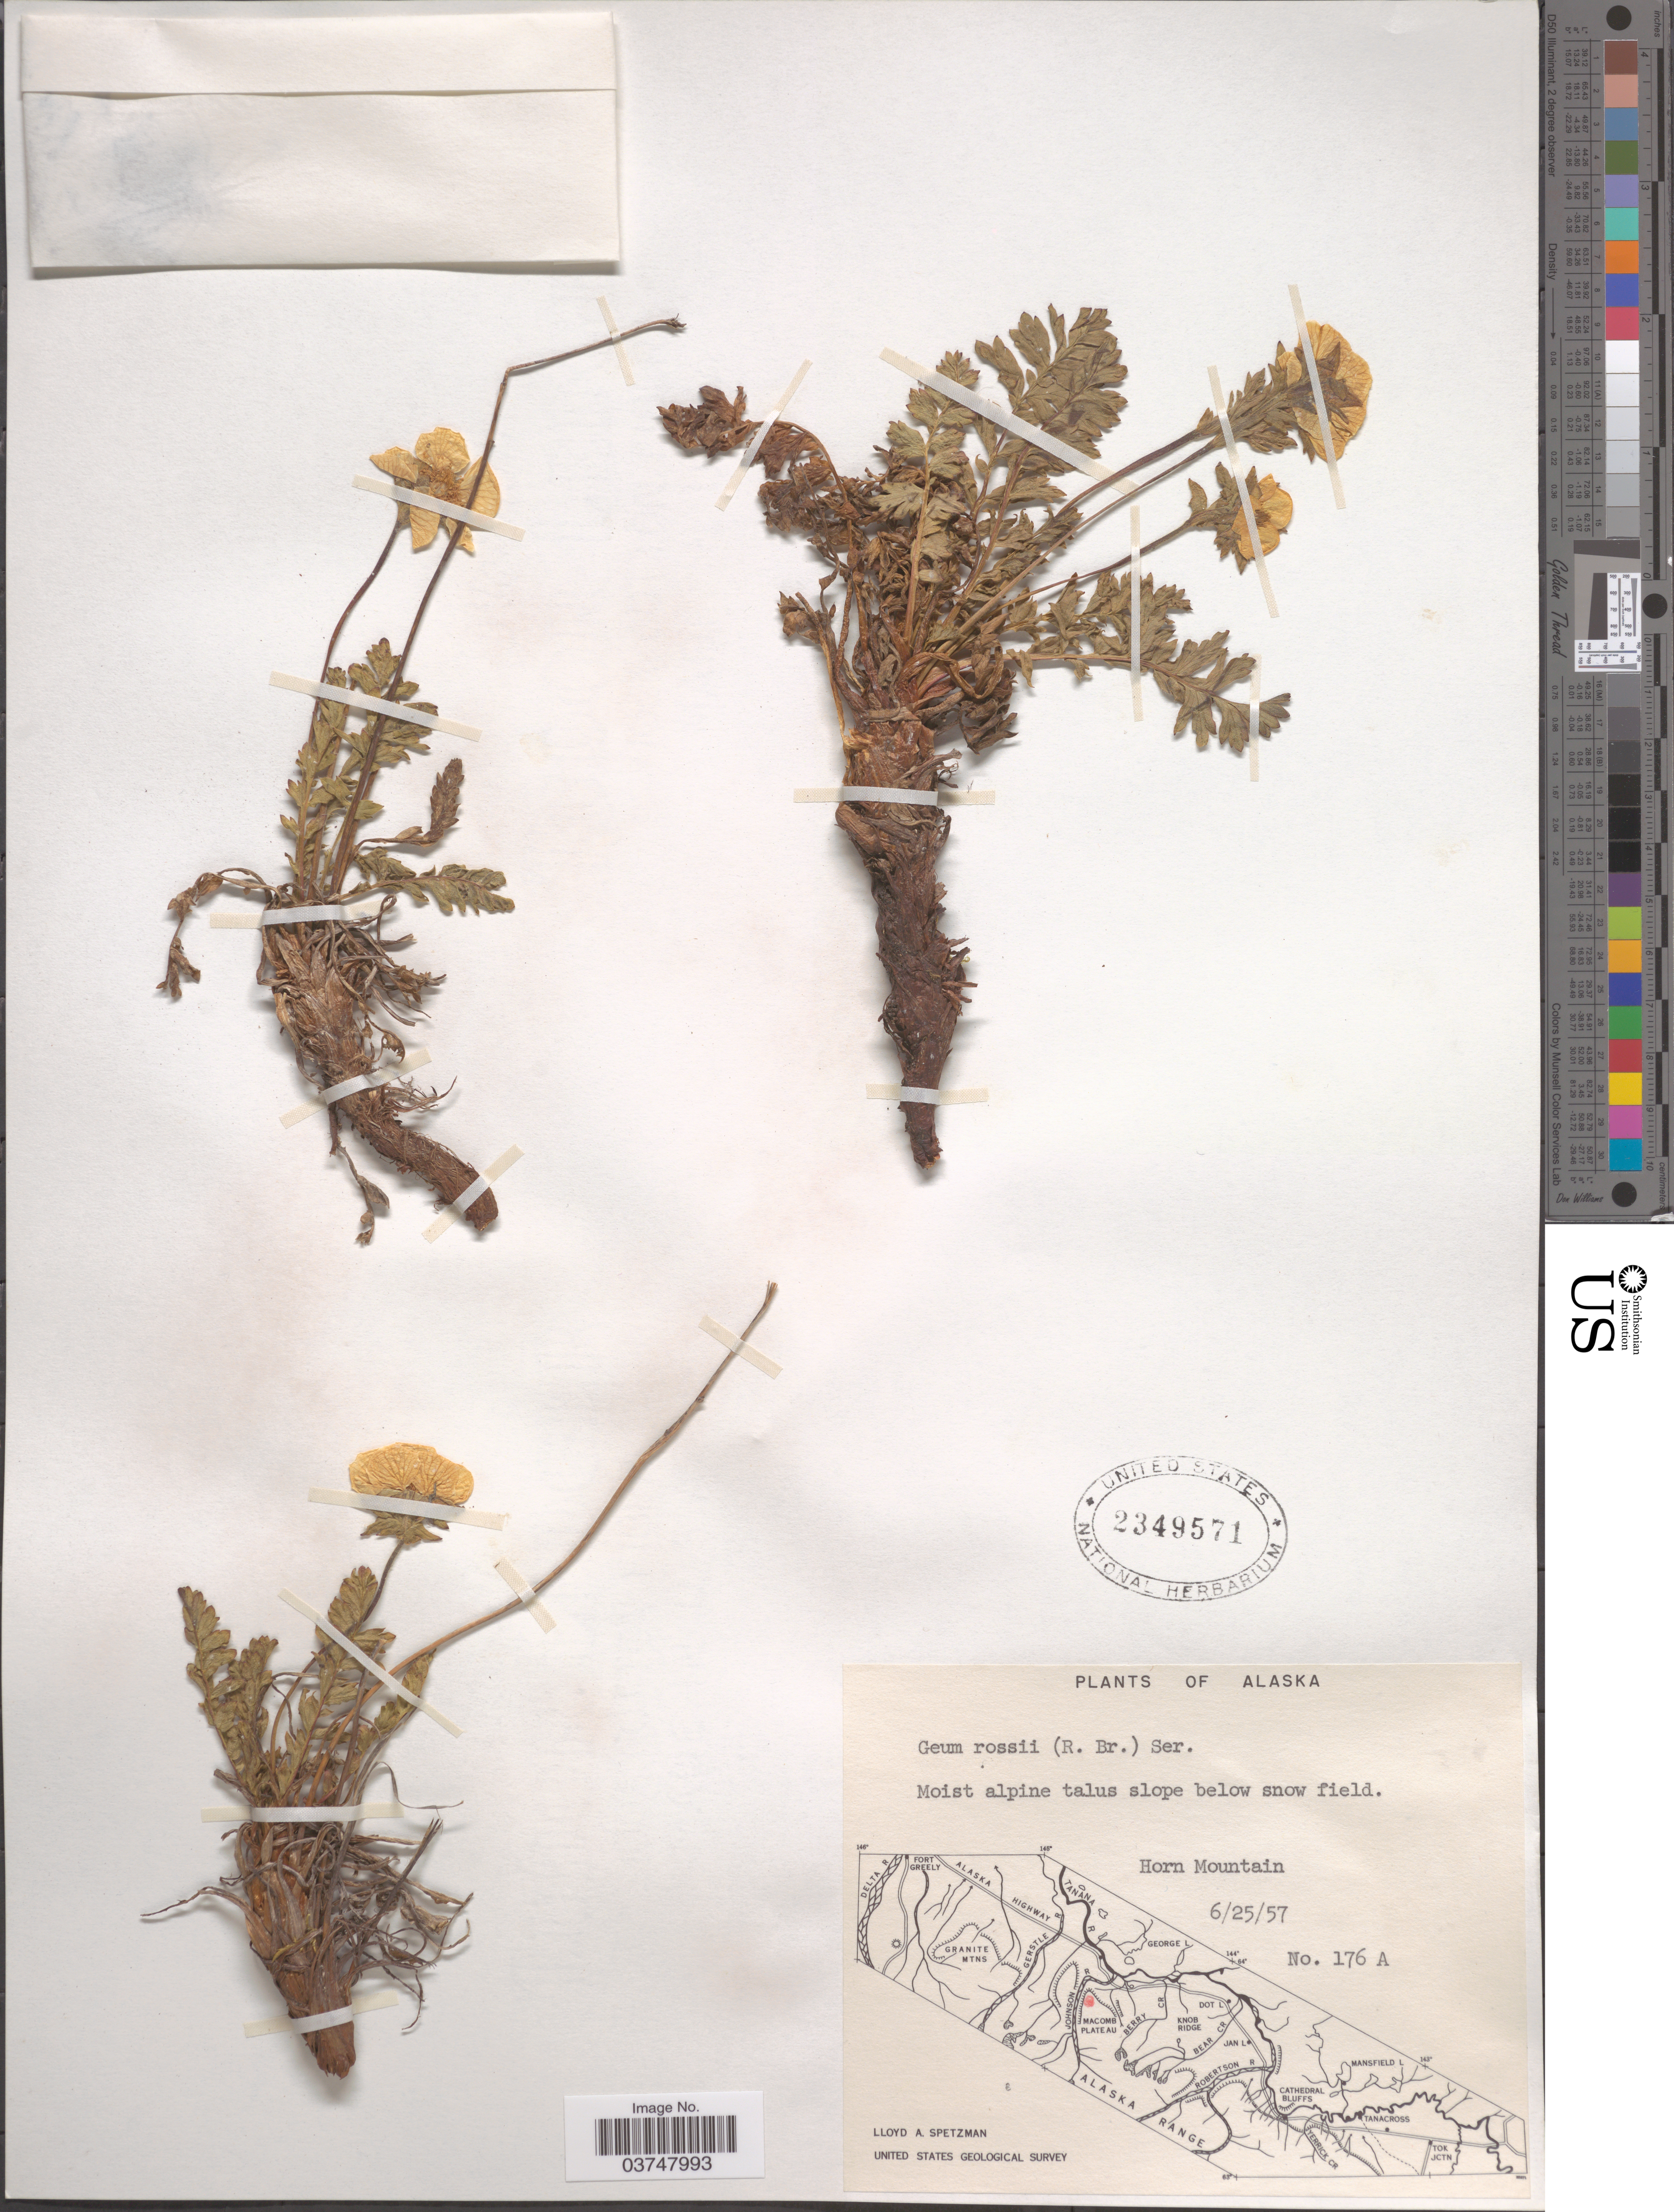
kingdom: Plantae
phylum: Tracheophyta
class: Magnoliopsida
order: Rosales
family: Rosaceae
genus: Geum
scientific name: Geum rossii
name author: (R. Br.) Ser.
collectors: L. Spetzman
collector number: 176A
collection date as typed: Transcribed d/m/y: 25/6/57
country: United States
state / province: Alaska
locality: Horn Mountain.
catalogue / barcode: US 2349571